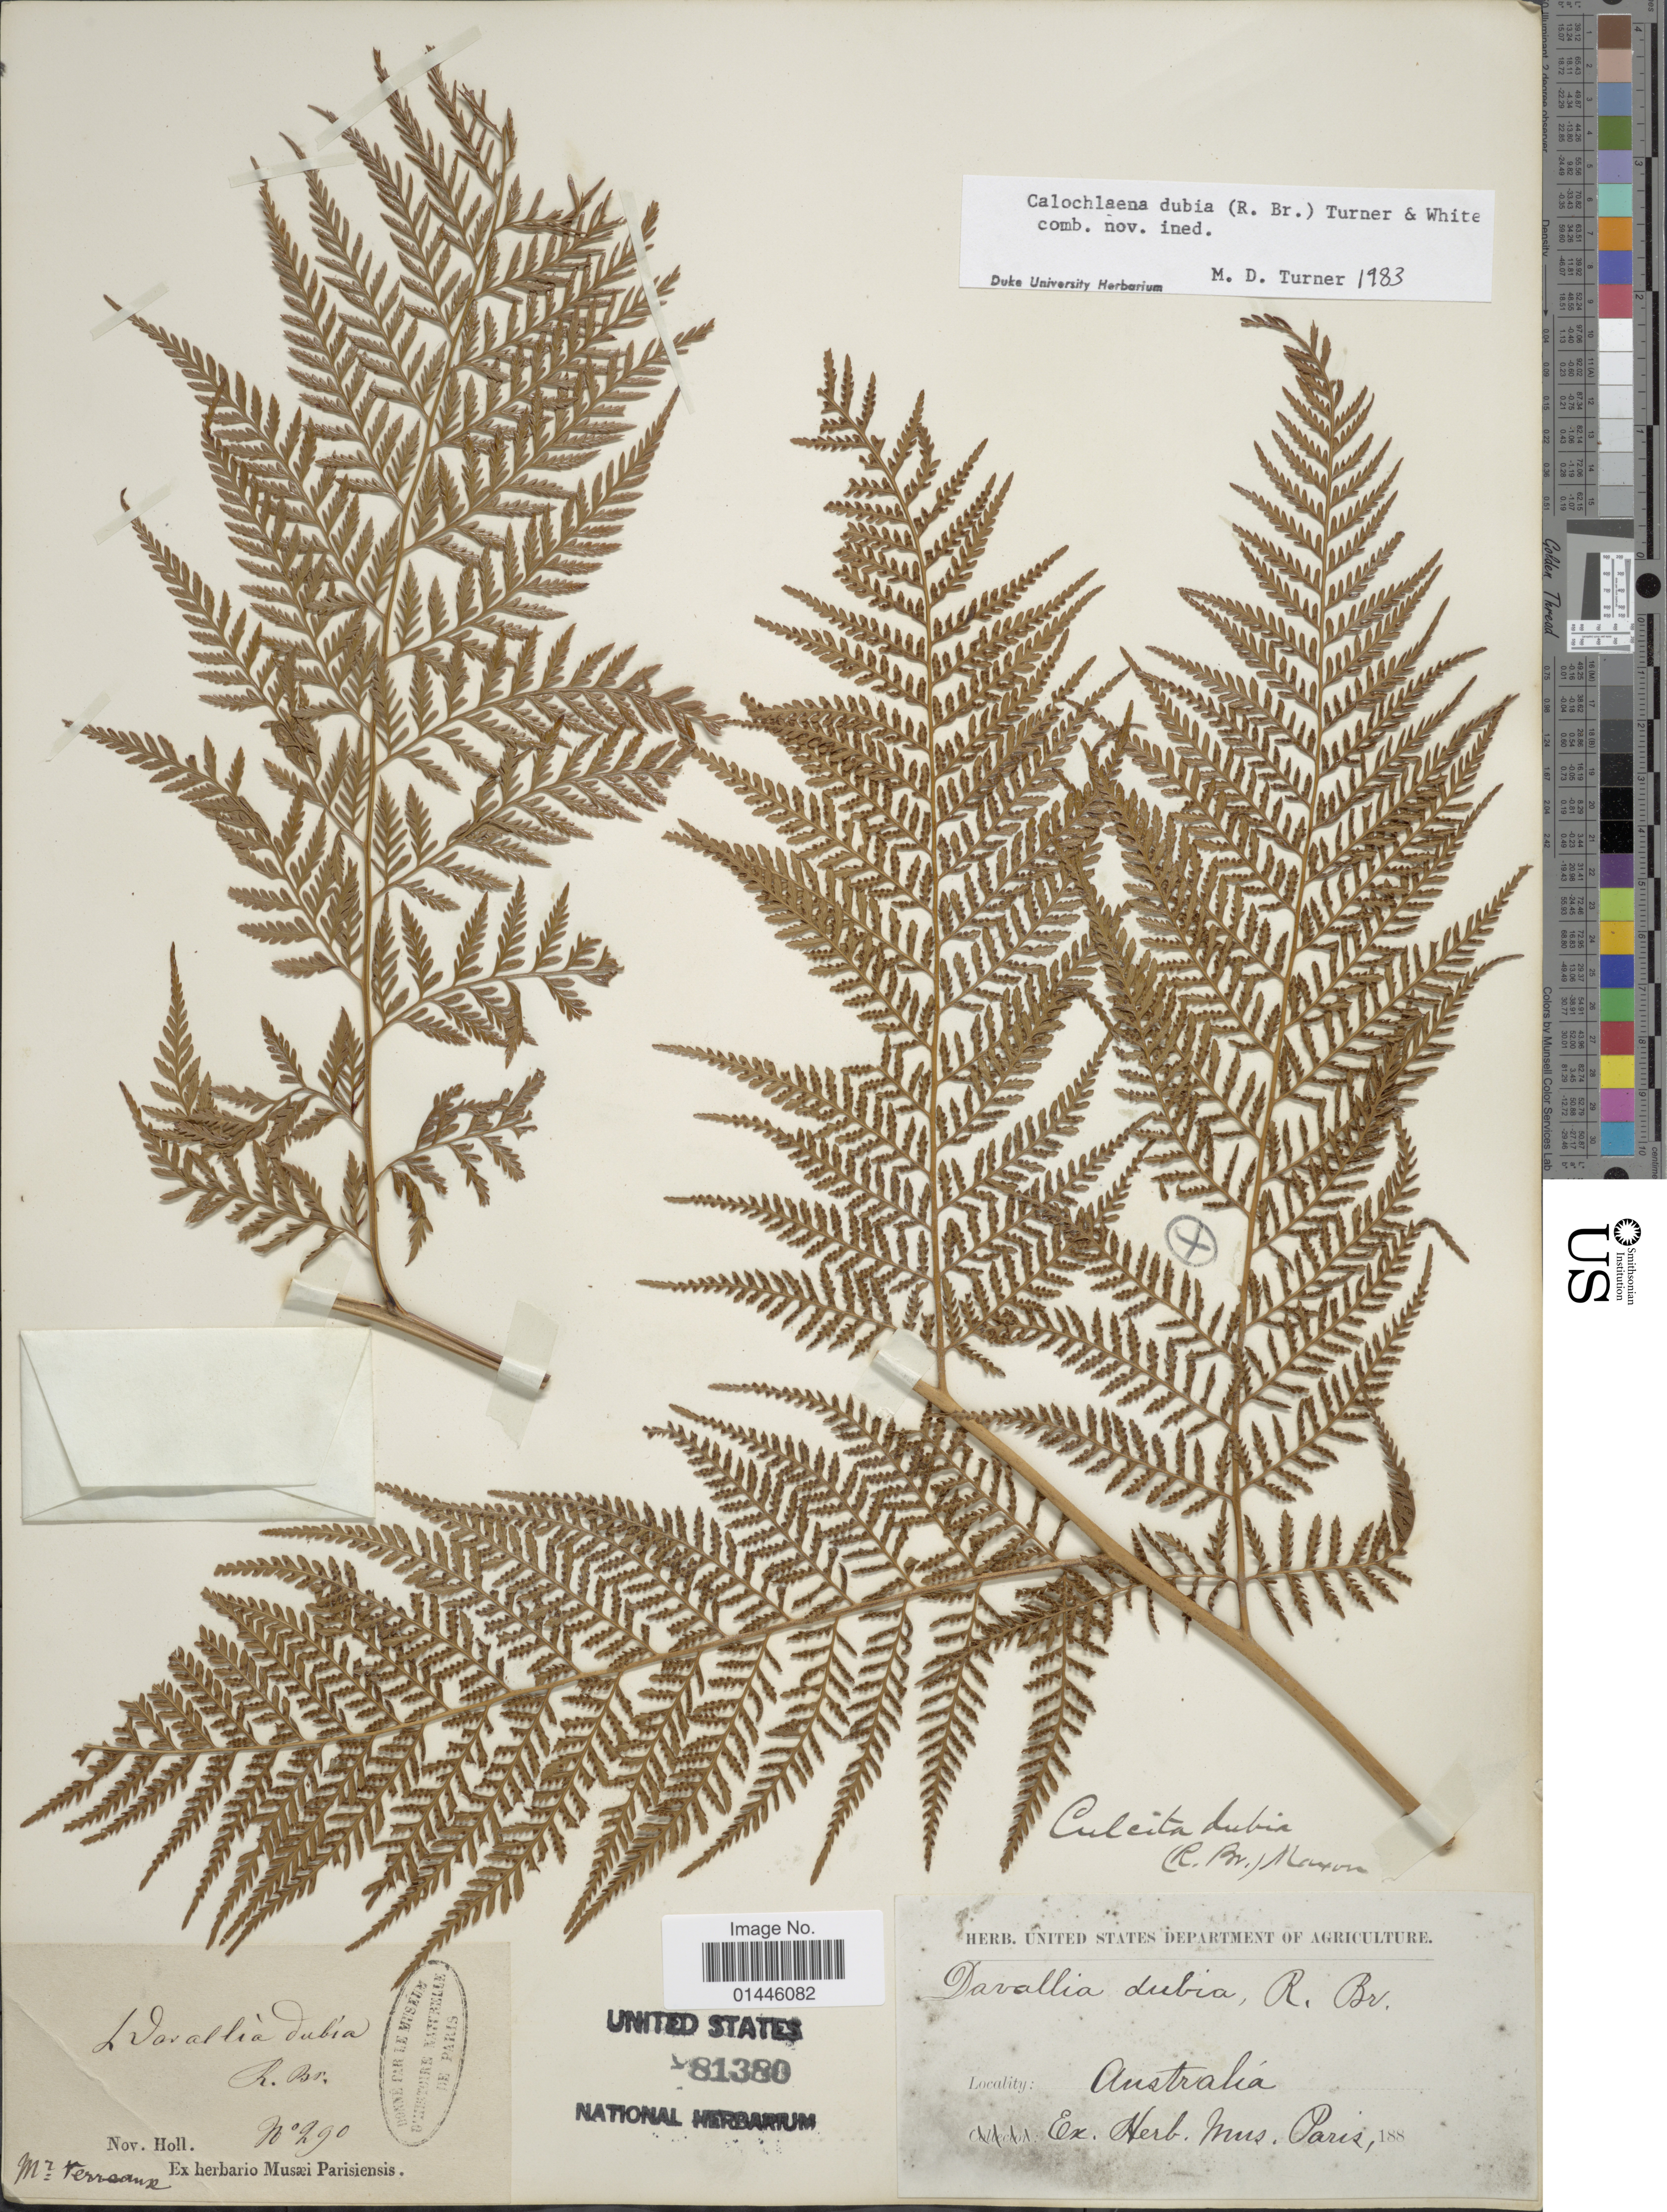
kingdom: Plantae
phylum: Tracheophyta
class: Polypodiopsida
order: Cyatheales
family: Dicksoniaceae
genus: Calochlaena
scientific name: Calochlaena dubia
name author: (R. Br.) M.D. Turner & R.A. White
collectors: M. Verreaux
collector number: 290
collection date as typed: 188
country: Australia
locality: Nov. Holl.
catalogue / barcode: US 81380